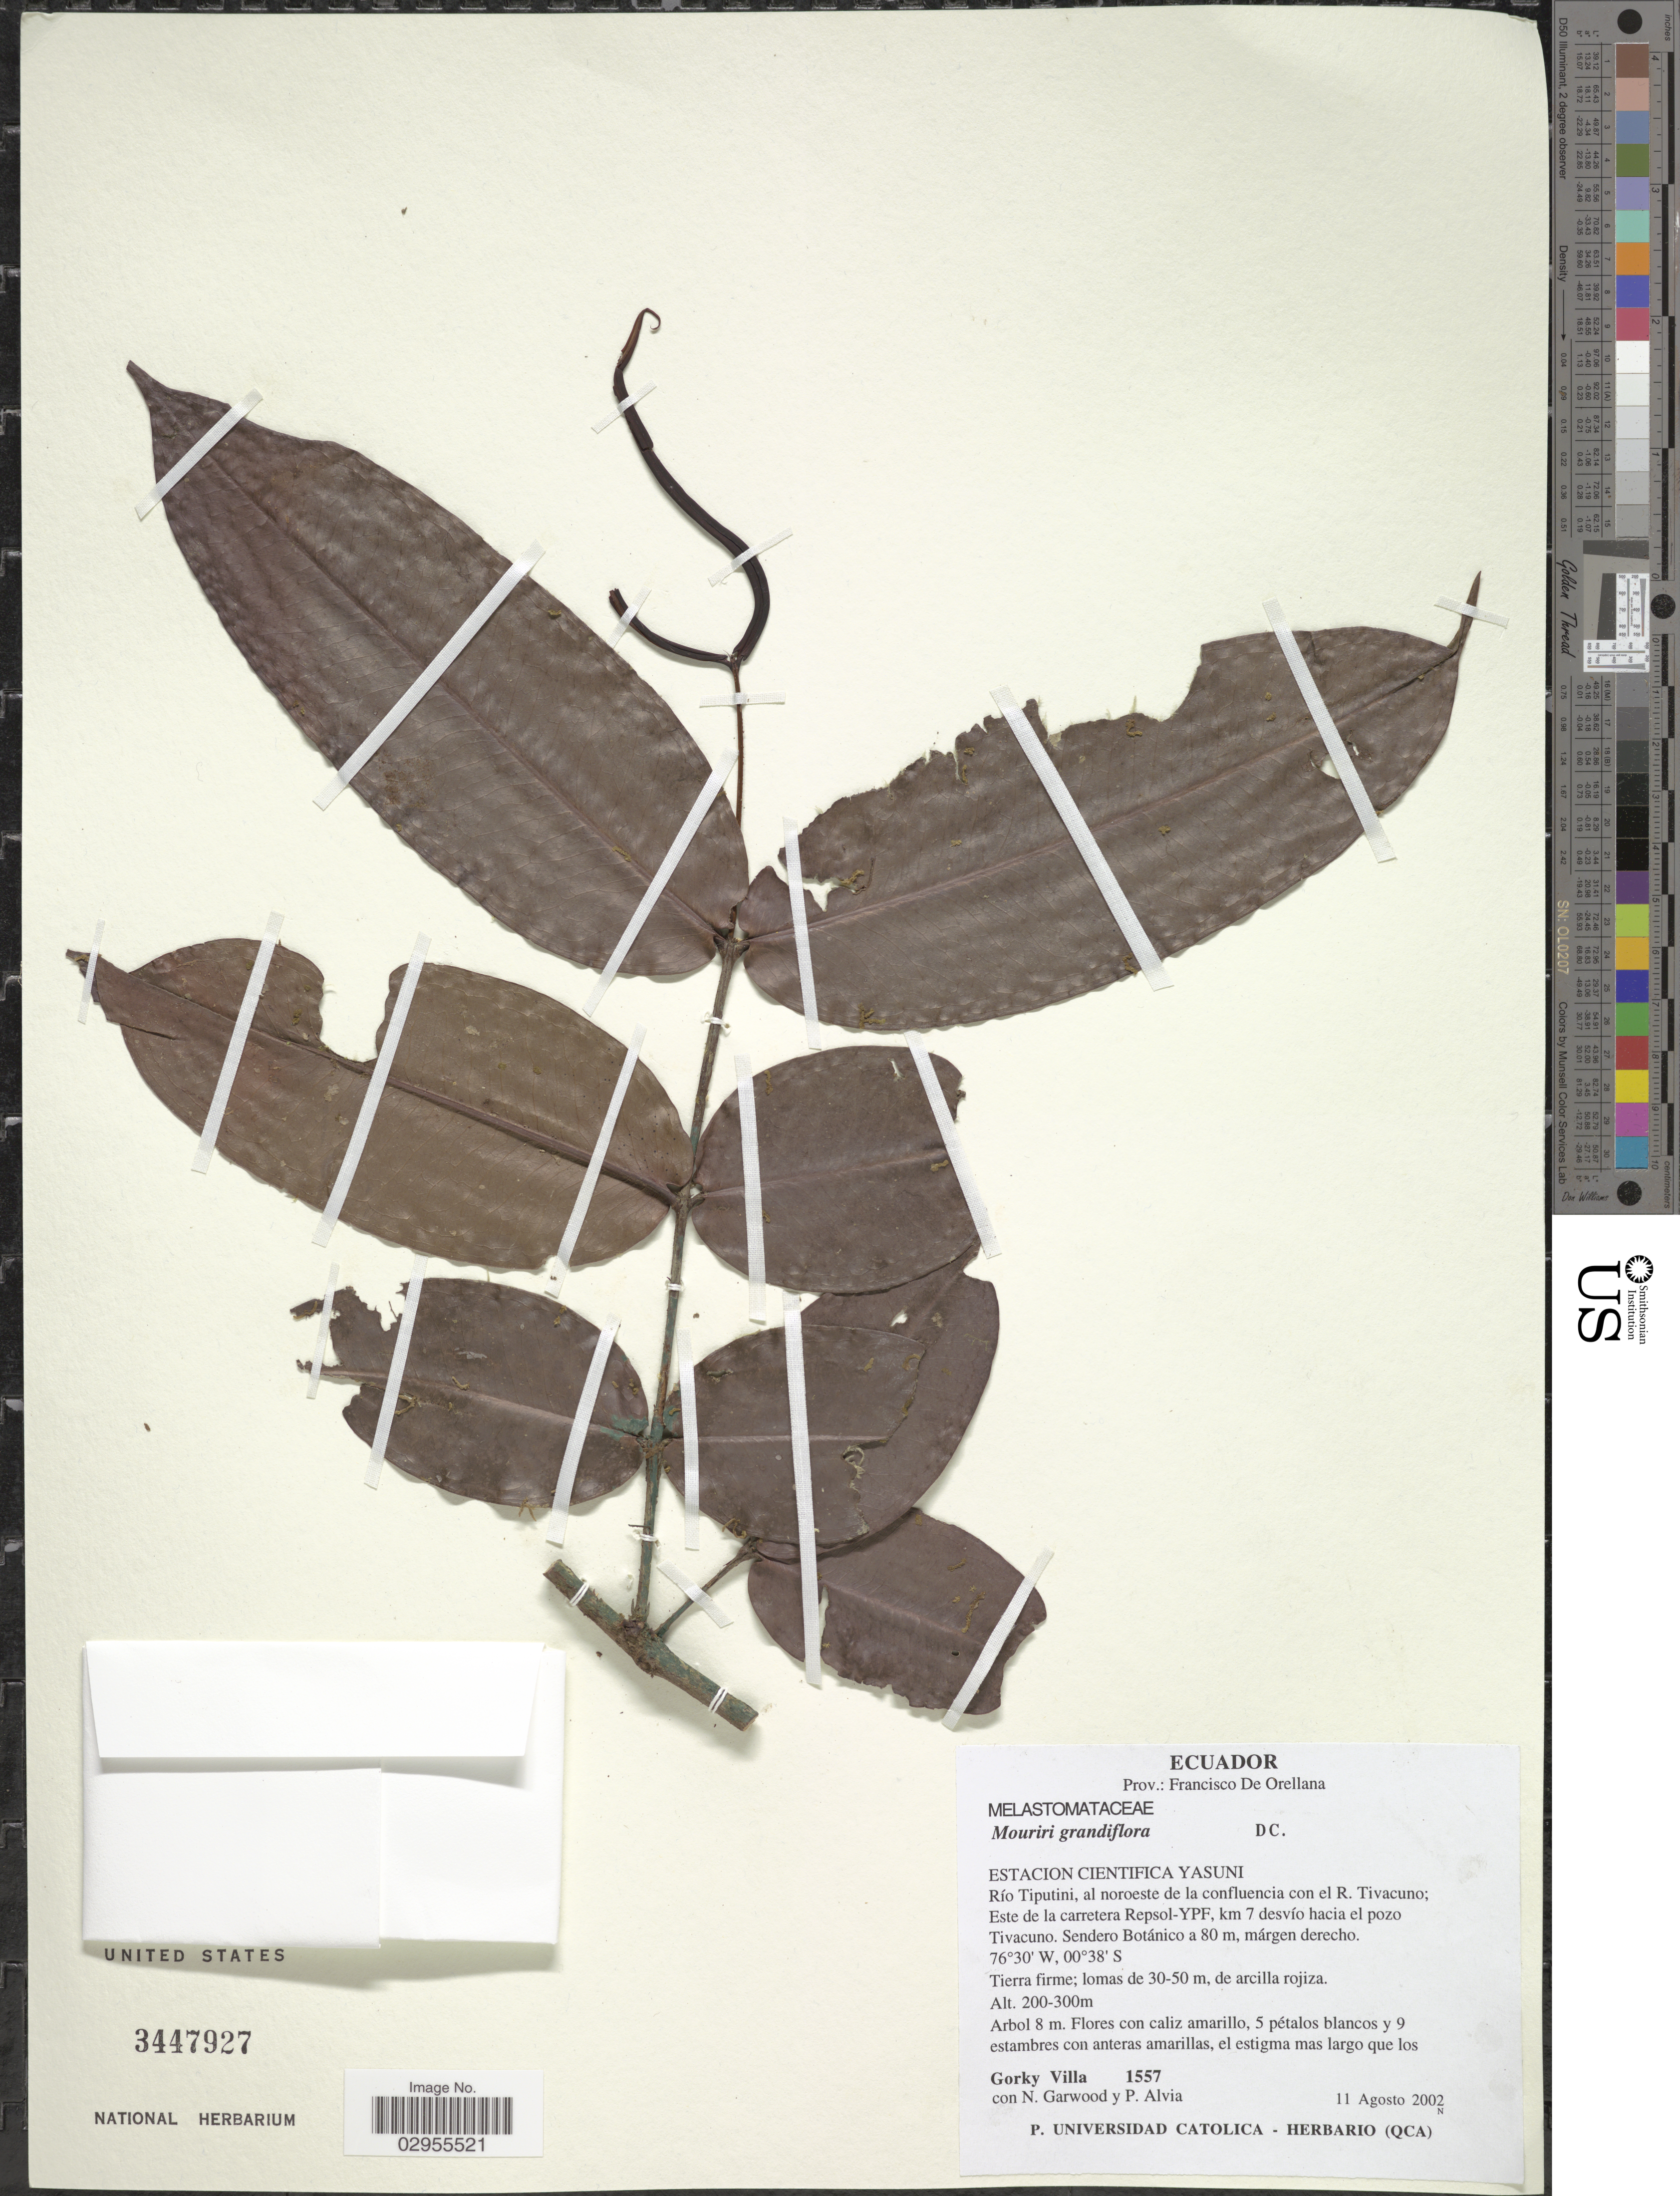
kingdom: Plantae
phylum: Tracheophyta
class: Magnoliopsida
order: Myrtales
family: Melastomataceae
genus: Mouriri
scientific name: Mouriri grandiflora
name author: DC.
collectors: G. Villa, N. Garwood & P. Alvia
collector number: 1557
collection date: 2002-08-11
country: Ecuador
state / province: Orellana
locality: Prov.: Francisco De Orellana. Estacion Cientifica Yasuni. Río Tiputini, al noroeste de la confluencia con el R. Tivacuno; Este de la carretera Repsol-YPF, km 7 desvío hacia el pozo Tivacuno.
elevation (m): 200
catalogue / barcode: US 3447927